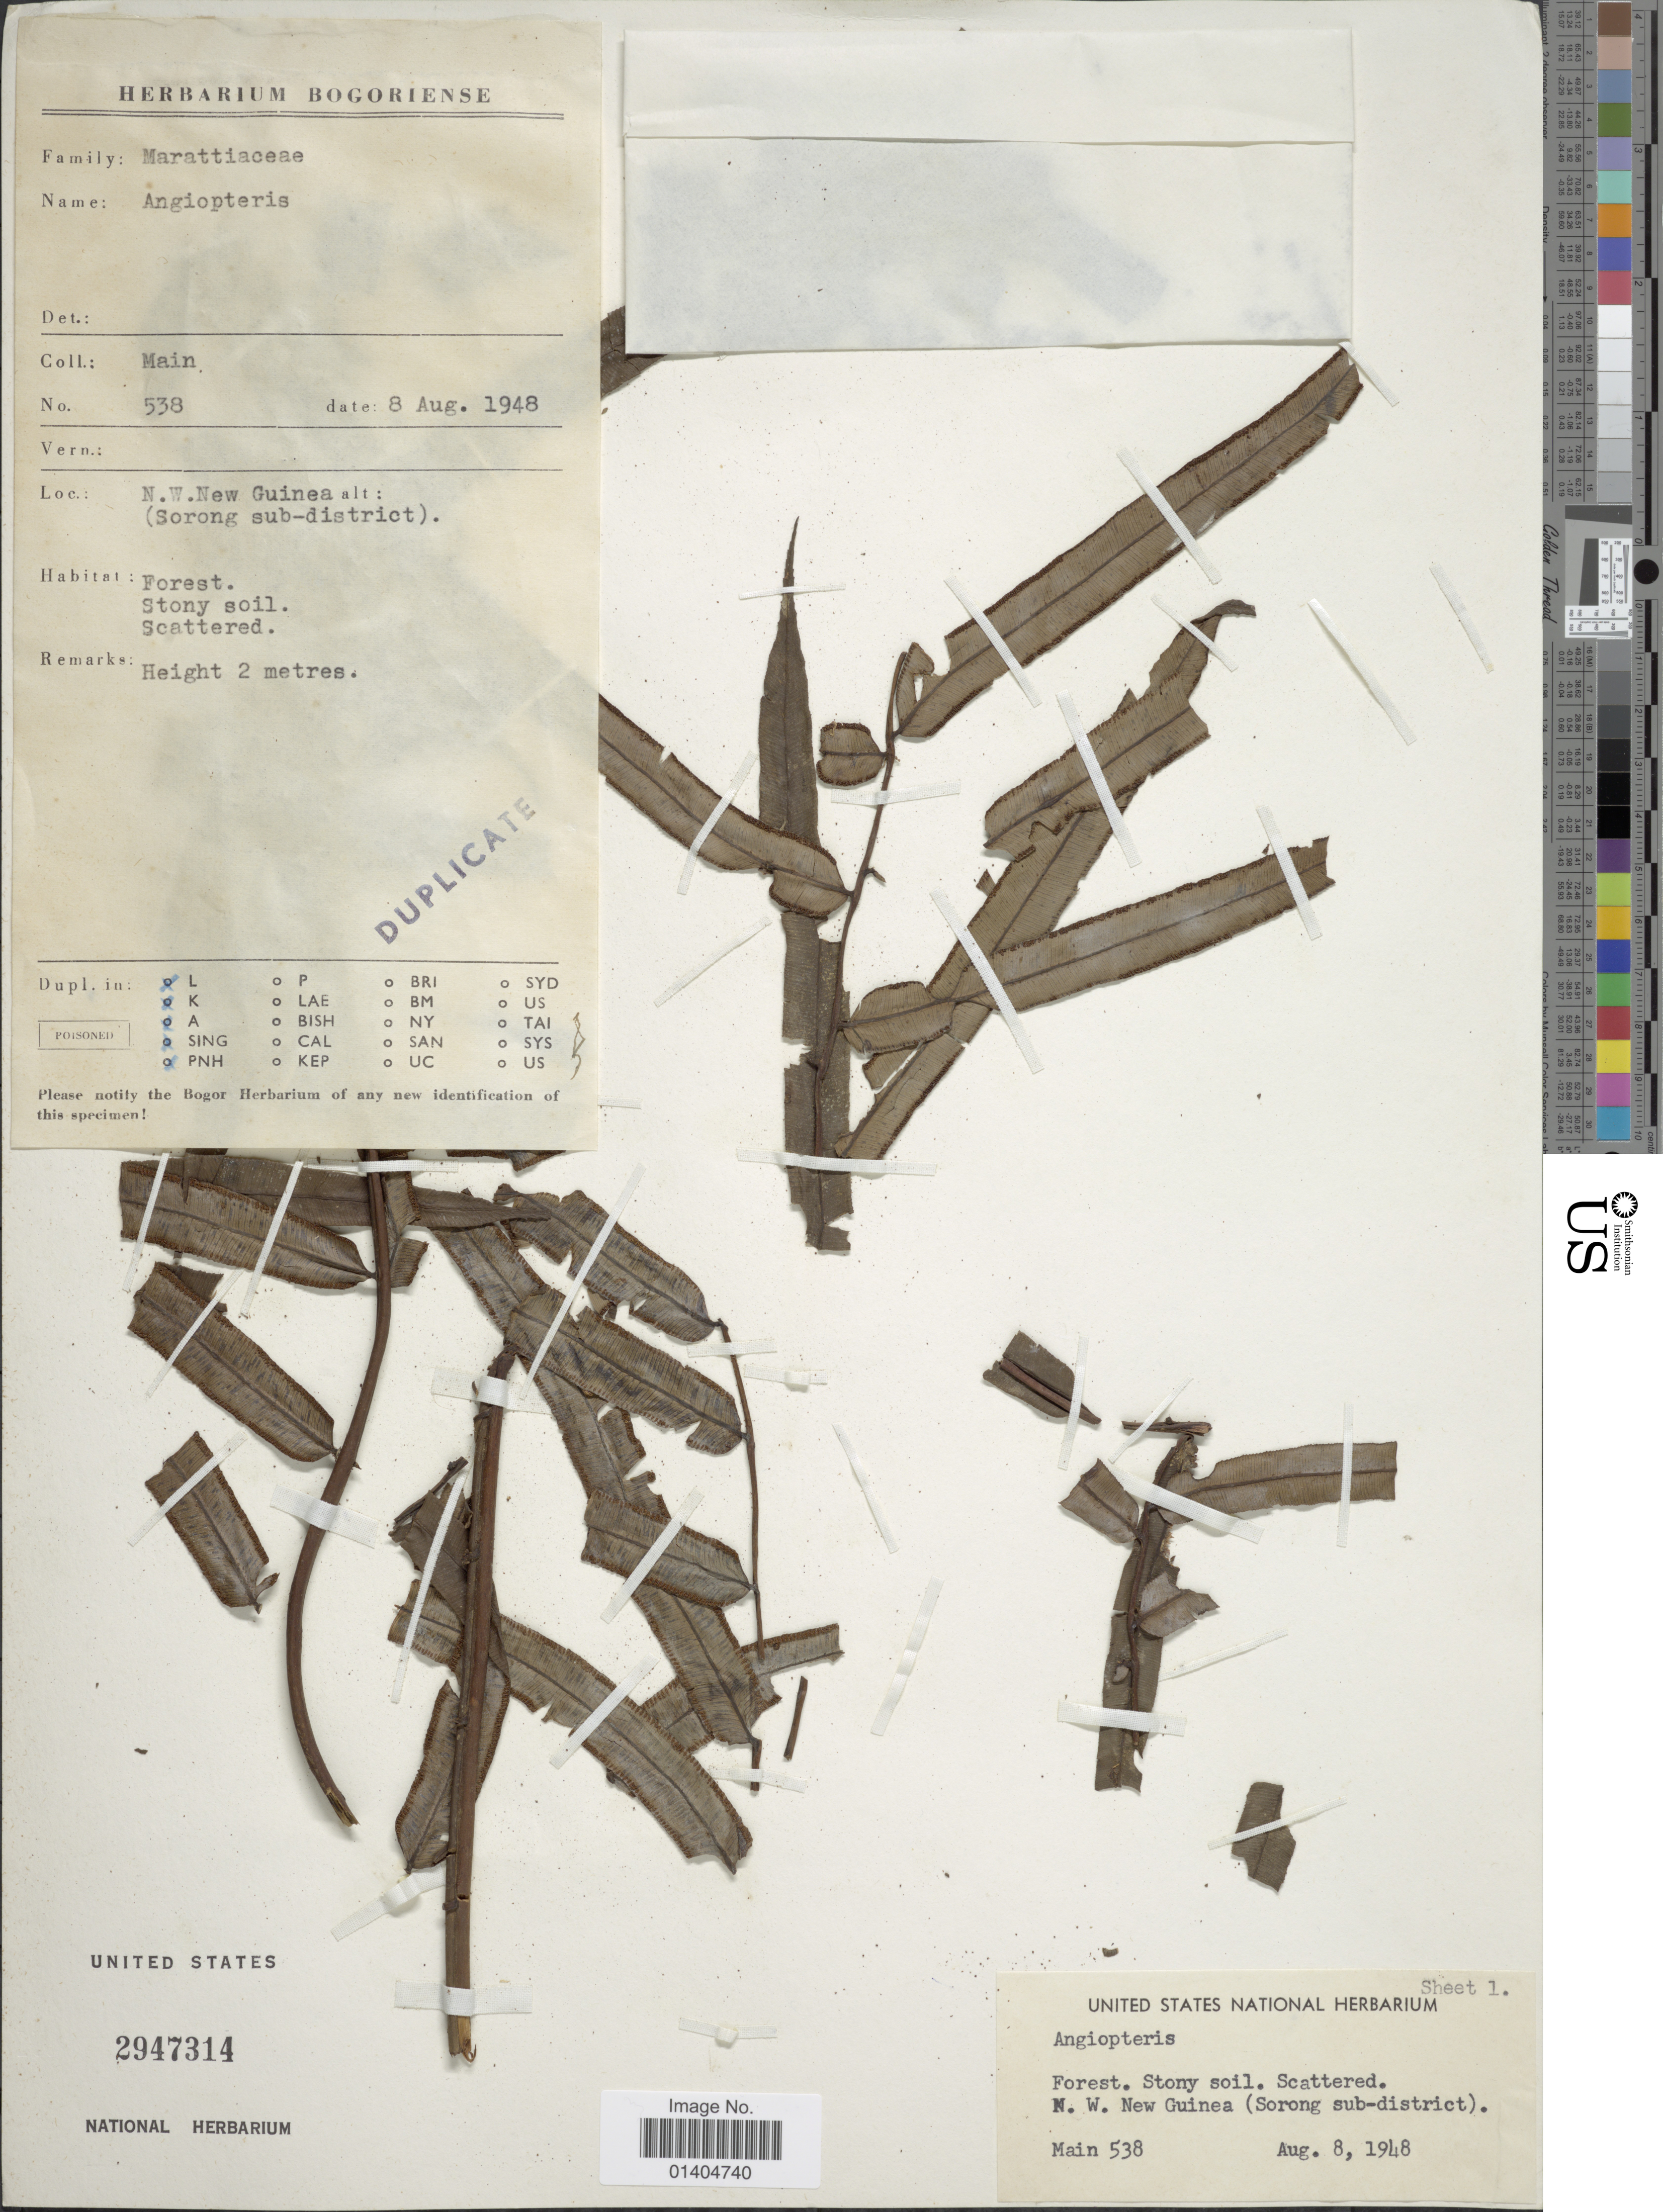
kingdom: Plantae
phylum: Tracheophyta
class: Polypodiopsida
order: Marattiales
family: Marattiaceae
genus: Angiopteris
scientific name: Angiopteris sp.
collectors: -. Main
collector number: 538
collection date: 1948-08-08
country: Papua New Guinea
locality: N.W. New Guinea (Sorong sub-district)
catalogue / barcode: US 2947314